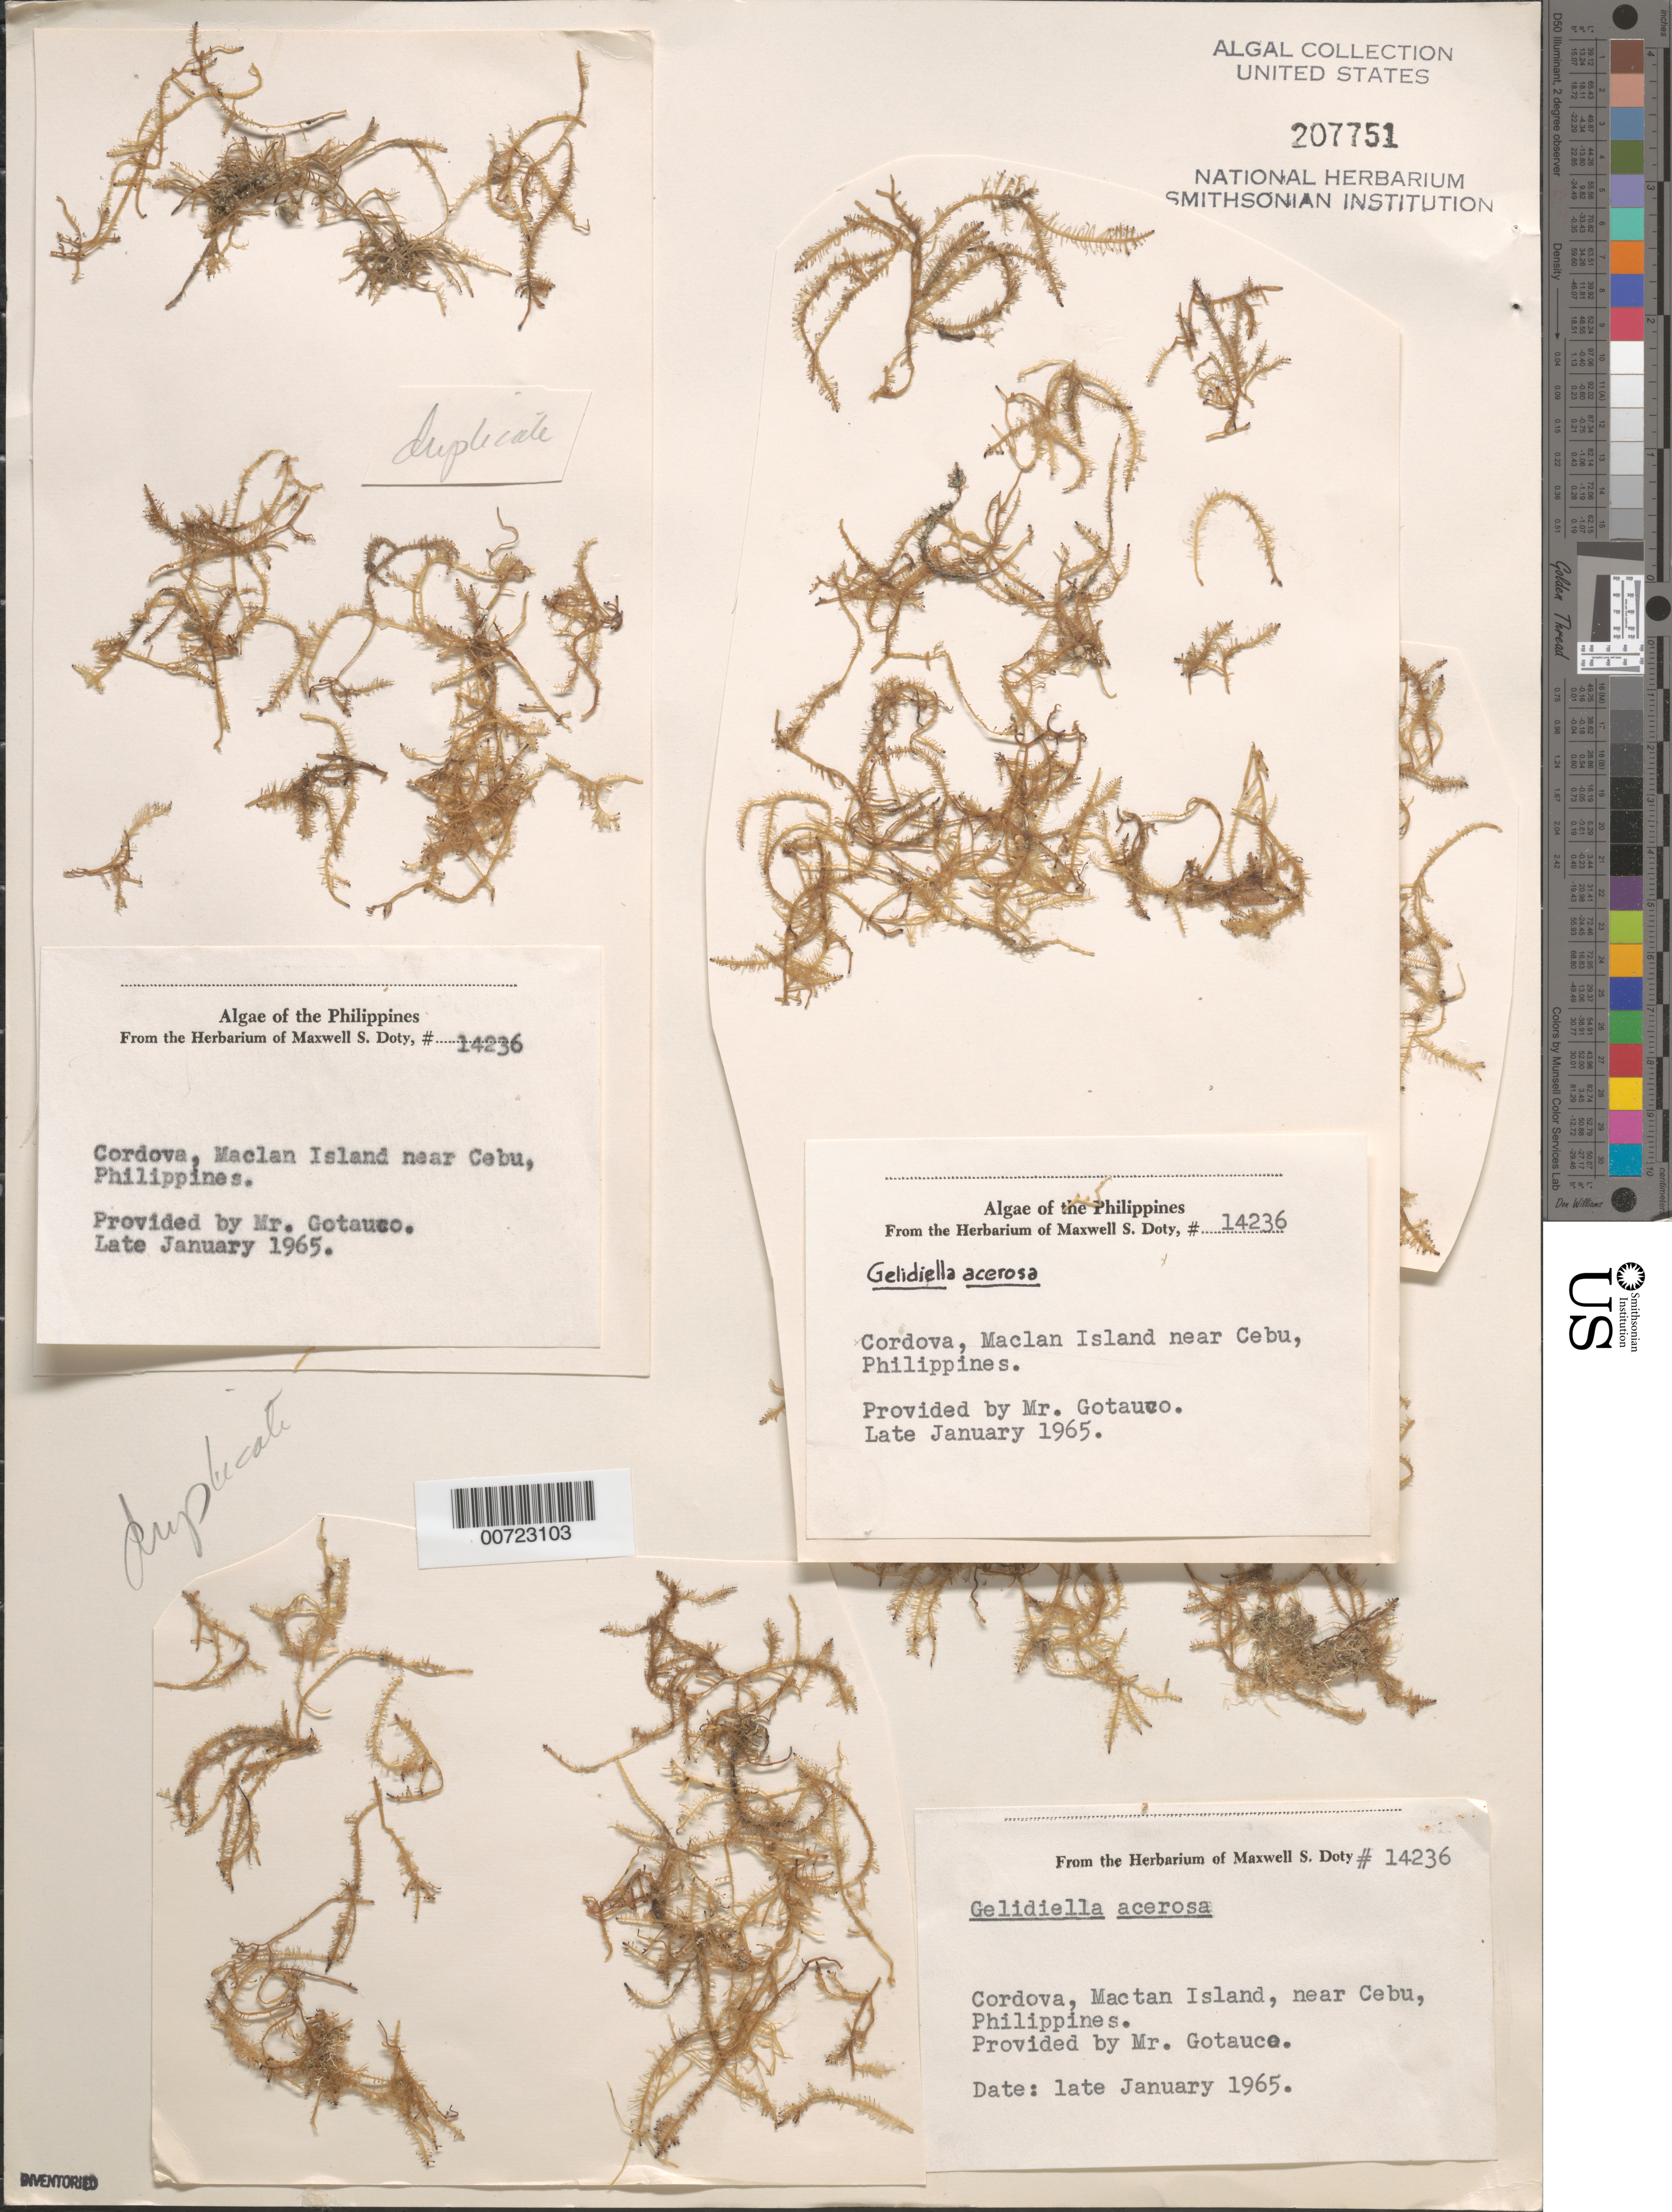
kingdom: Plantae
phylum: Rhodophyta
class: Florideophyceae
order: Gelidiales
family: Gelidiellaceae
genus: Gelidiella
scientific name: Gelidiella acerosa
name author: (Forssk.) Feldmann & G. Hamel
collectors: Gotauco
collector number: MSD 14236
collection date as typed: Jan 1965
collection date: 1965-01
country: Philippines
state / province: Central Visayas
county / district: Cebu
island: Mactan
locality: Cordova, near Cebu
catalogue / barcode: US 207751